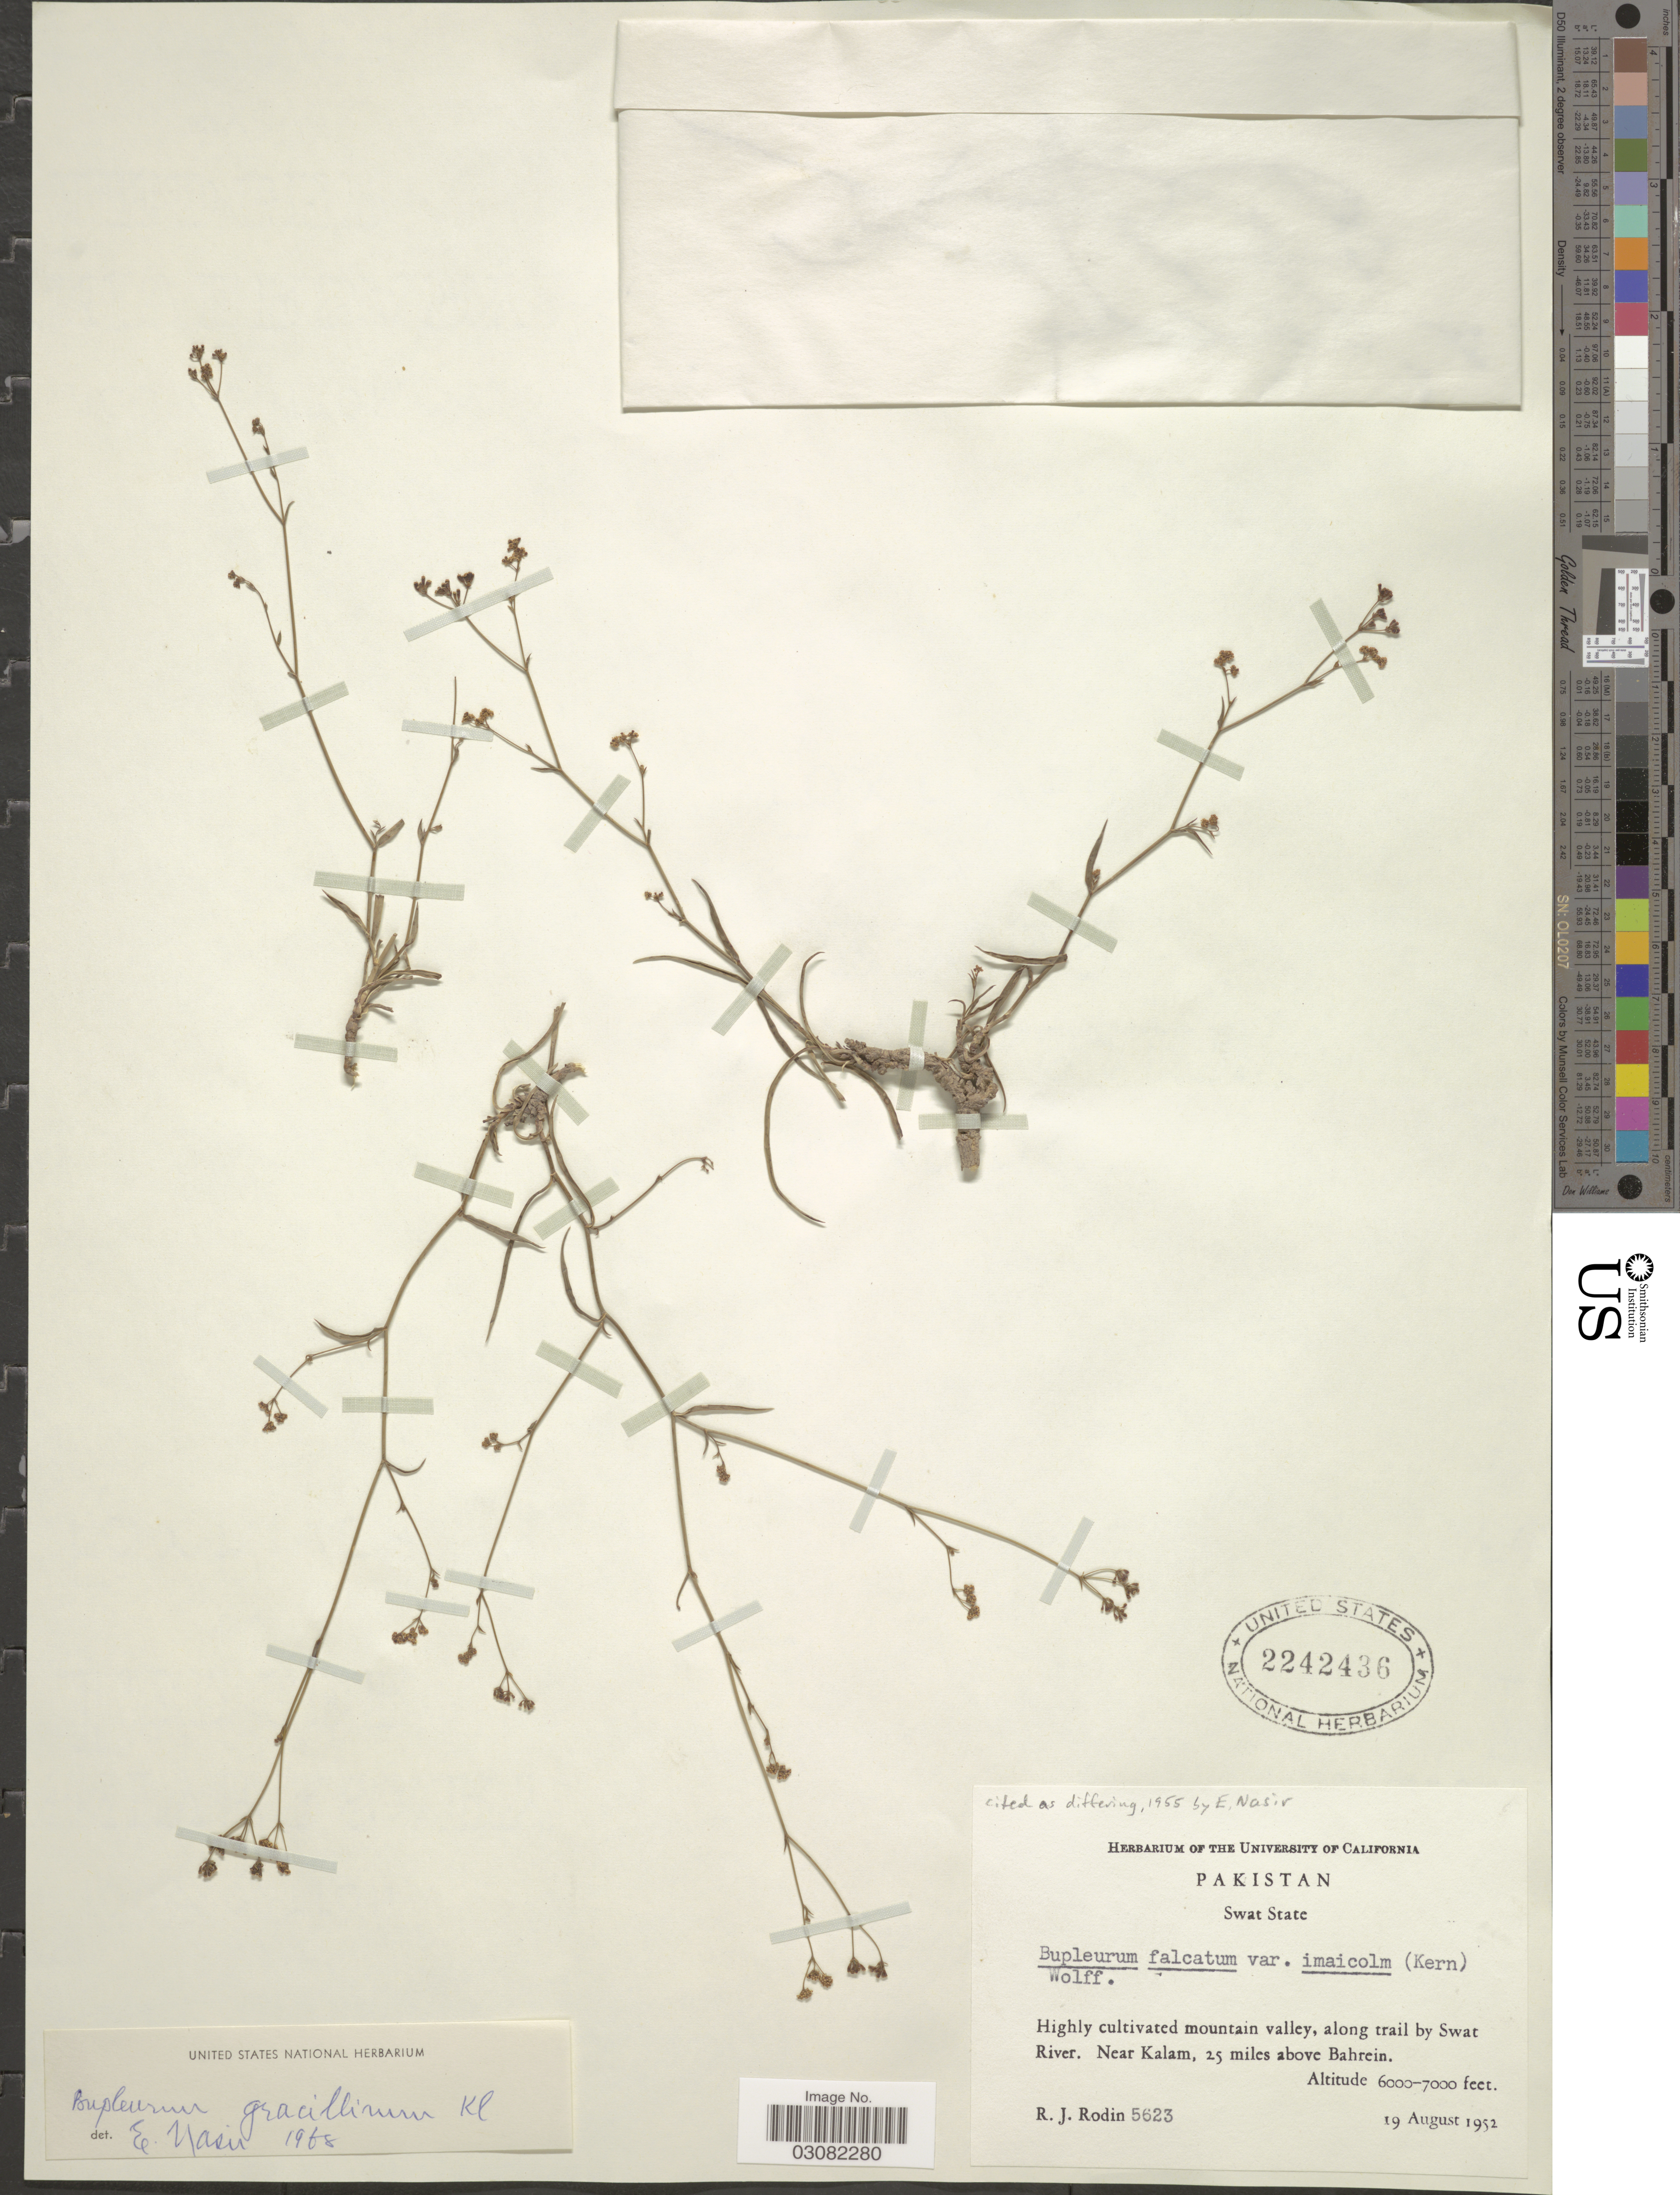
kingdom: Plantae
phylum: Tracheophyta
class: Magnoliopsida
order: Apiales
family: Apiaceae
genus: Bupleurum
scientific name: Bupleurum gracillimum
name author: Klotzsch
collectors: R. J. Rodin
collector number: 5623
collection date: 1952-08-19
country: Pakistan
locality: Swat State. Highly cultivated mountain valley, along trail by Swat River. Near Kalam, 25 miles above Bahrein.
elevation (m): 1829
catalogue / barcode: US 2242436